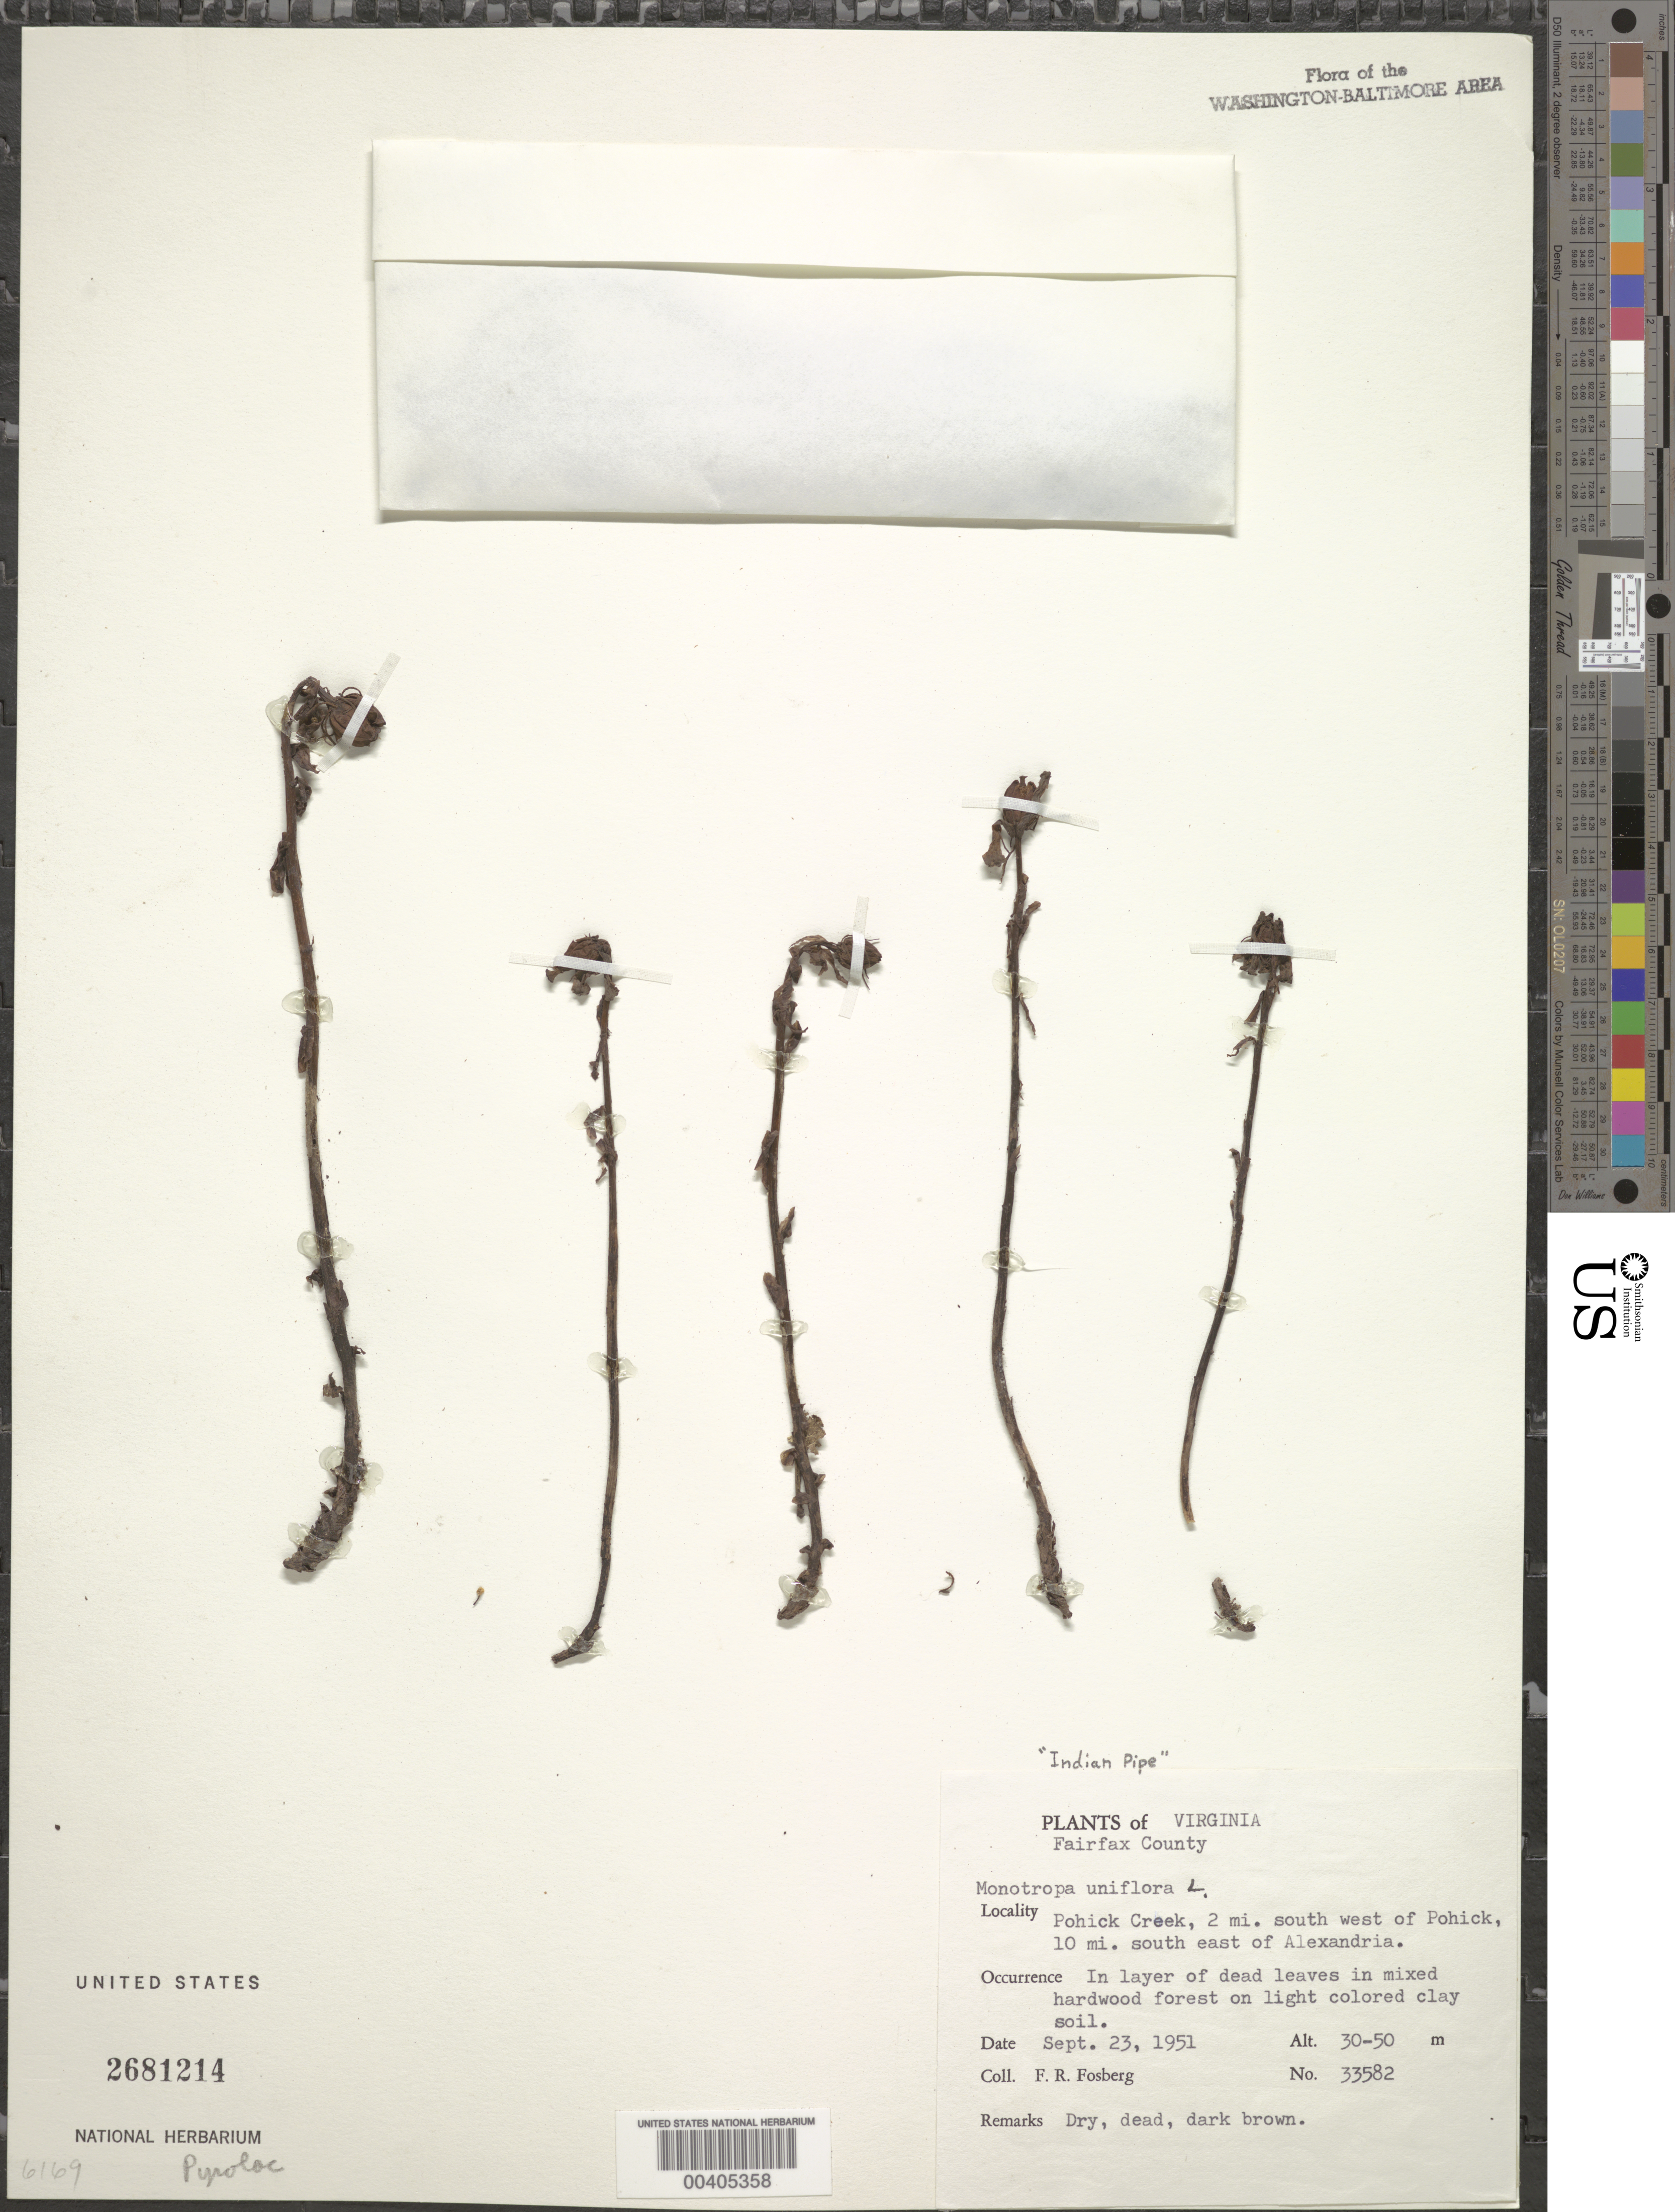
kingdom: Plantae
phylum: Tracheophyta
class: Magnoliopsida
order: Ericales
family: Ericaceae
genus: Monotropa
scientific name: Monotropa uniflora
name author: L.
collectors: F. R. Fosberg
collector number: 33582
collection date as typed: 23 Sep 1951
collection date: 1951-09-23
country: United States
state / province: Virginia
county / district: Fairfax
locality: Pohick Creek, southwest of Pohick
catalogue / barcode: US 2681214